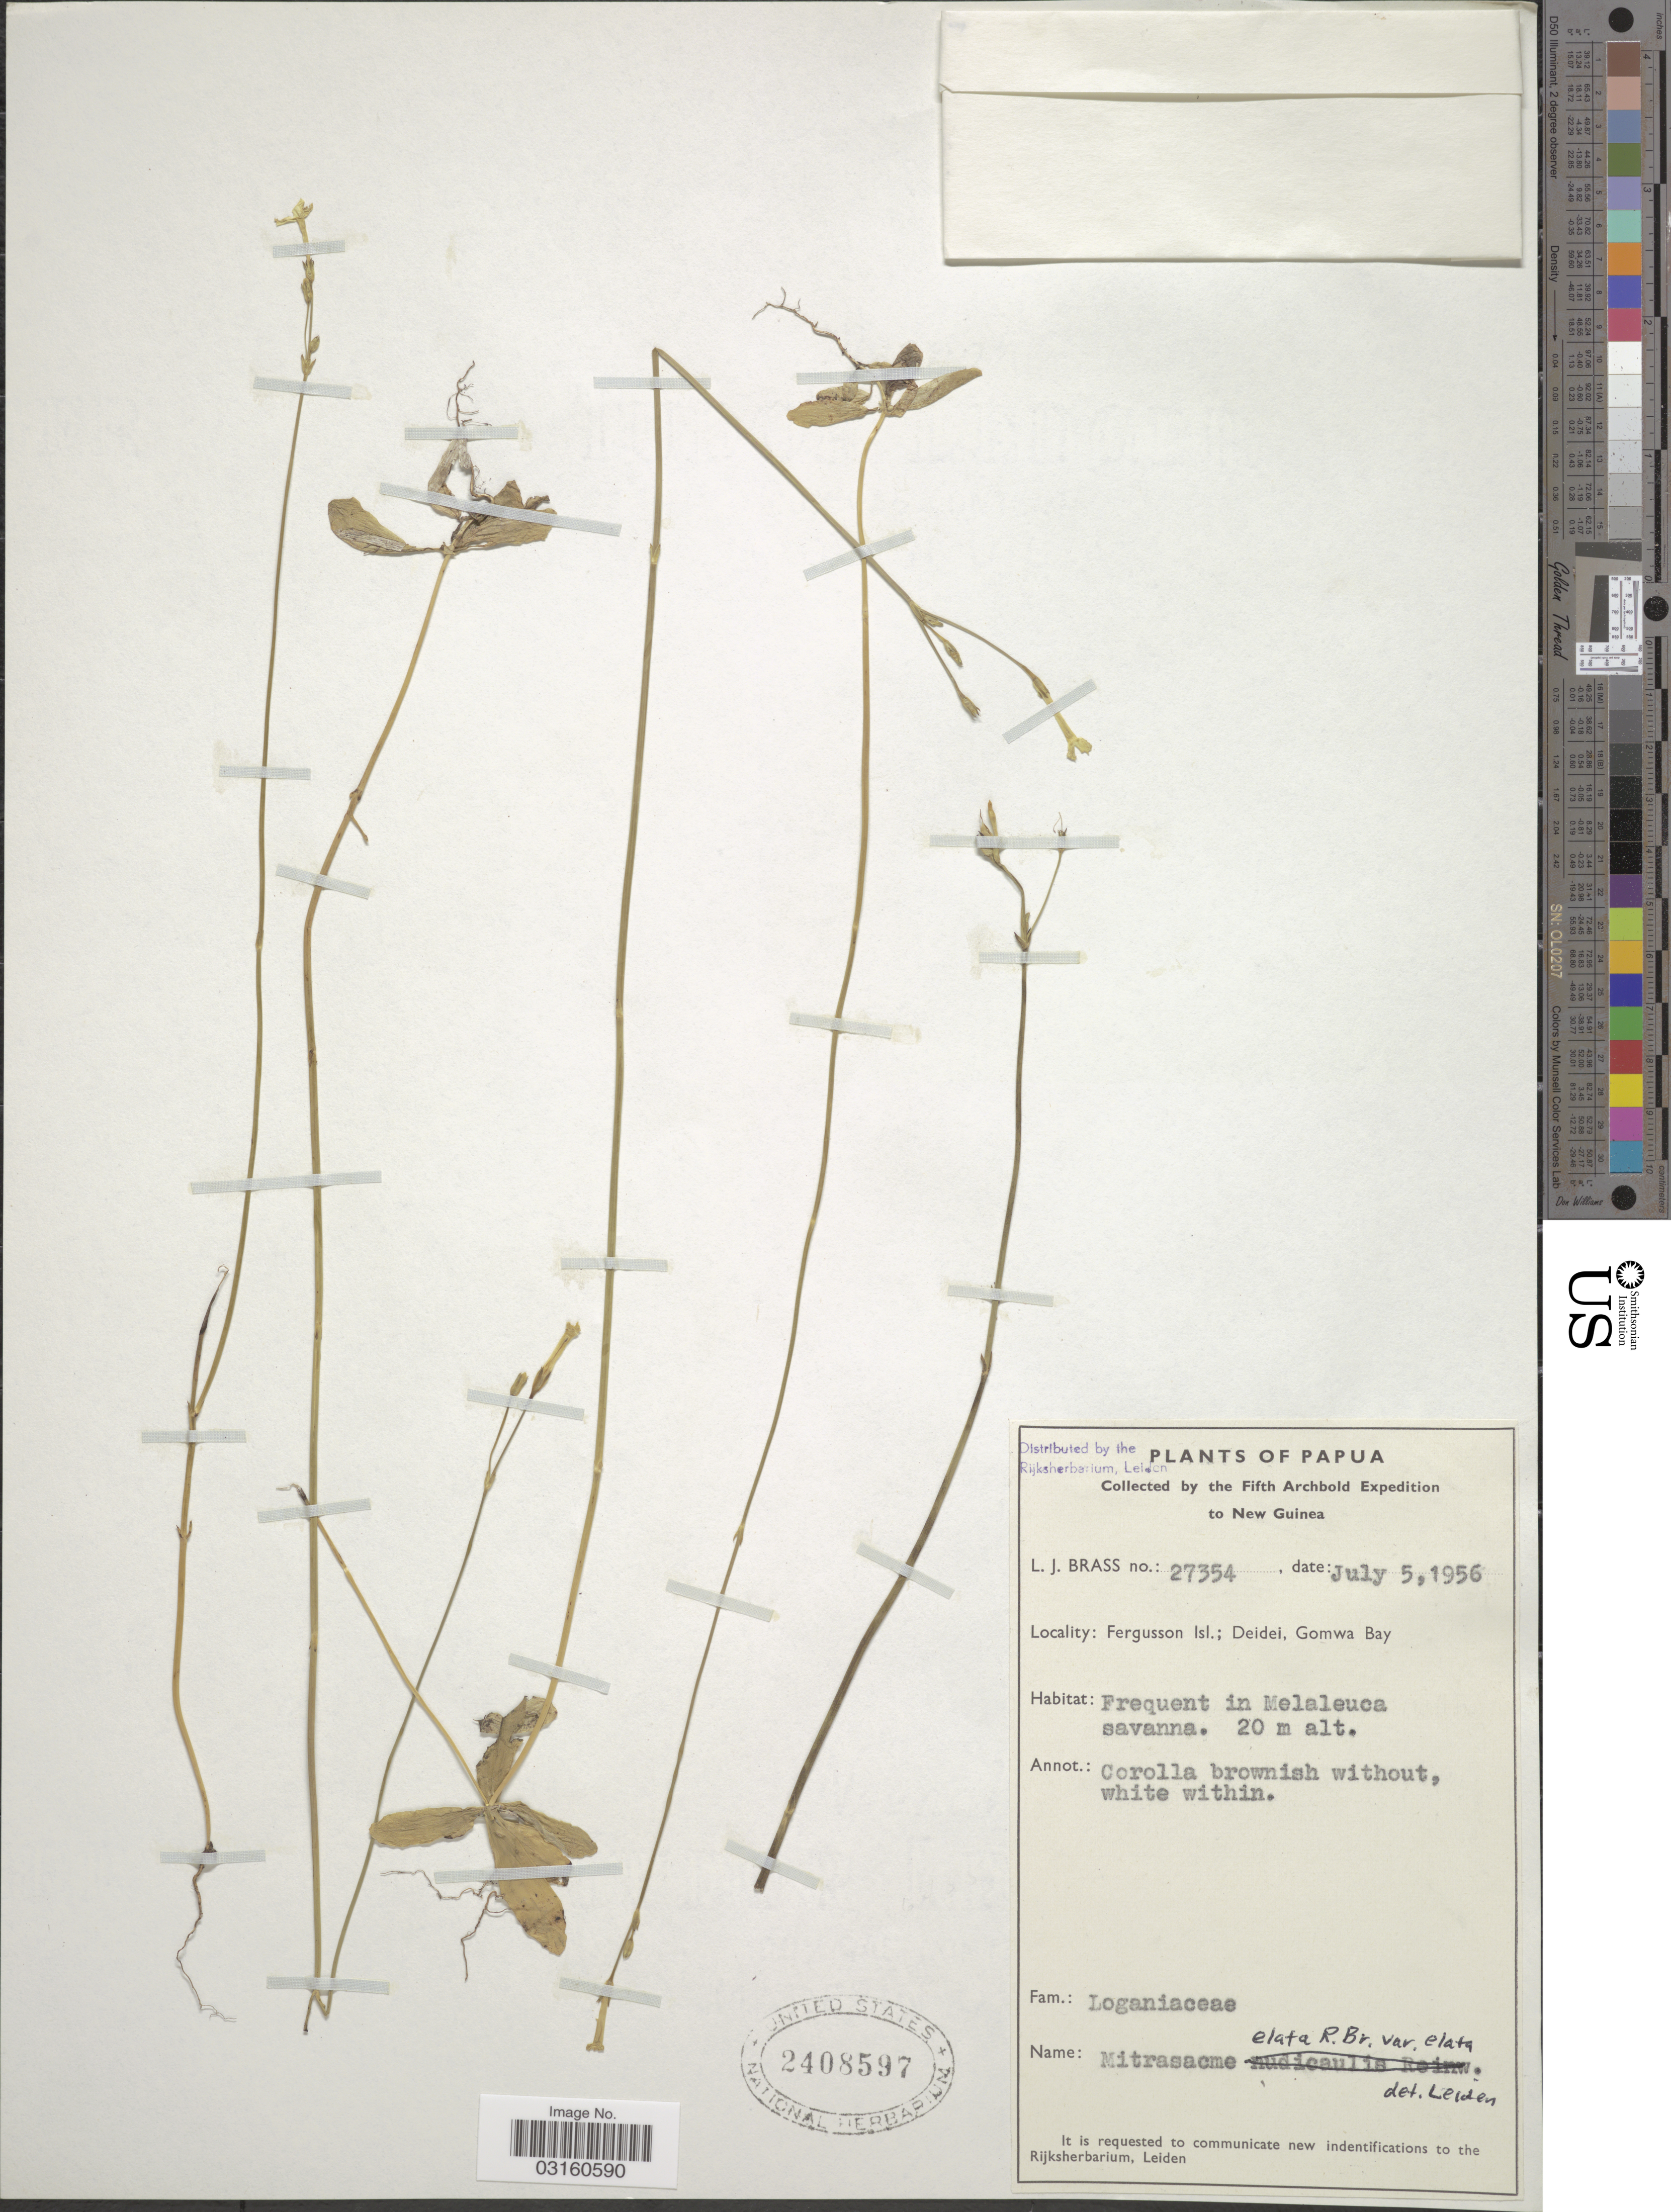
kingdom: Plantae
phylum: Tracheophyta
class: Magnoliopsida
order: Gentianales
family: Loganiaceae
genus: Mitrasacme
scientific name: Mitrasacme elata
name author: R. Br.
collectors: L. J. Brass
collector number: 27354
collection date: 1956-07-05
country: Papua New Guinea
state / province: Milne Bay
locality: New Guinea. Fergusson Isl.; Deidei, Gomwa Bay.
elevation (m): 20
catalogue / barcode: US 2408597